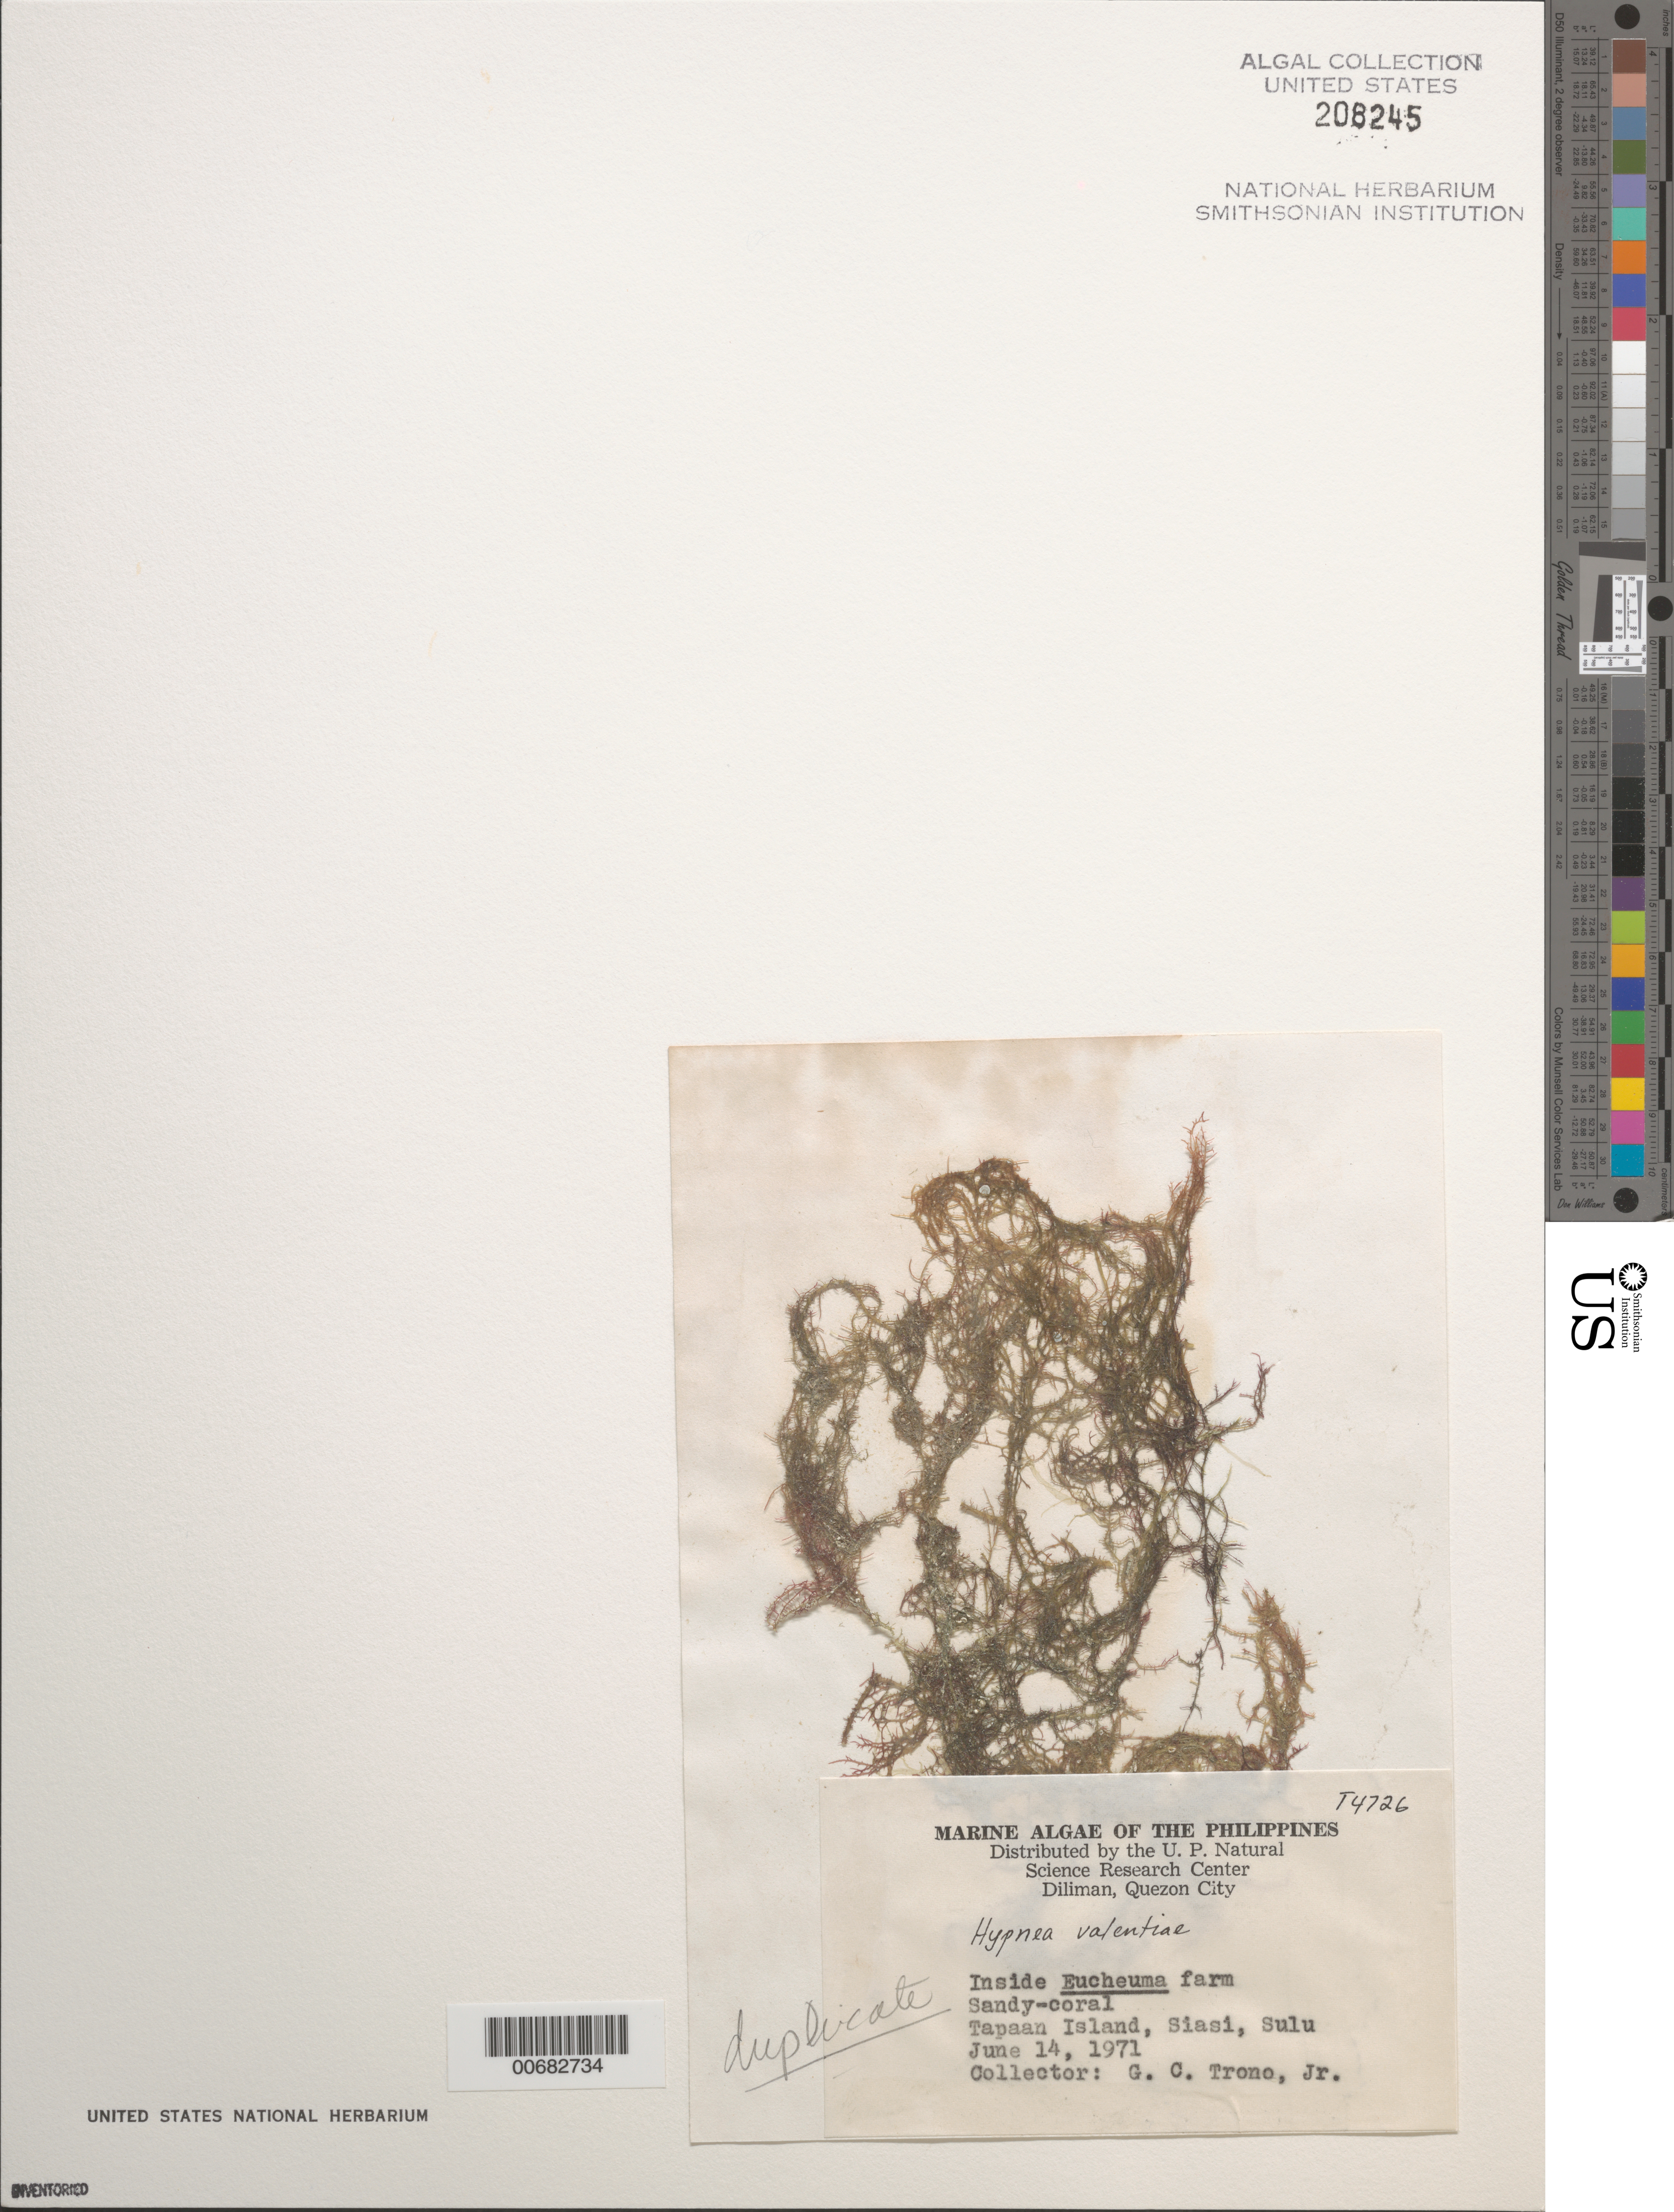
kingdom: Plantae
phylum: Rhodophyta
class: Florideophyceae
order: Gigartinales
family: Cystocloniaceae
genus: Hypnea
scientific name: Hypnea valentiae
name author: (Turner) Mont.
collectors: G. Trono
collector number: T4726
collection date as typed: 14 Jun 1971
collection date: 1971-06-14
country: Philippines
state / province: Muslim Mindanao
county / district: Sulu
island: Siasi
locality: Tapaan Island, Siasi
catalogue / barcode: US 208245